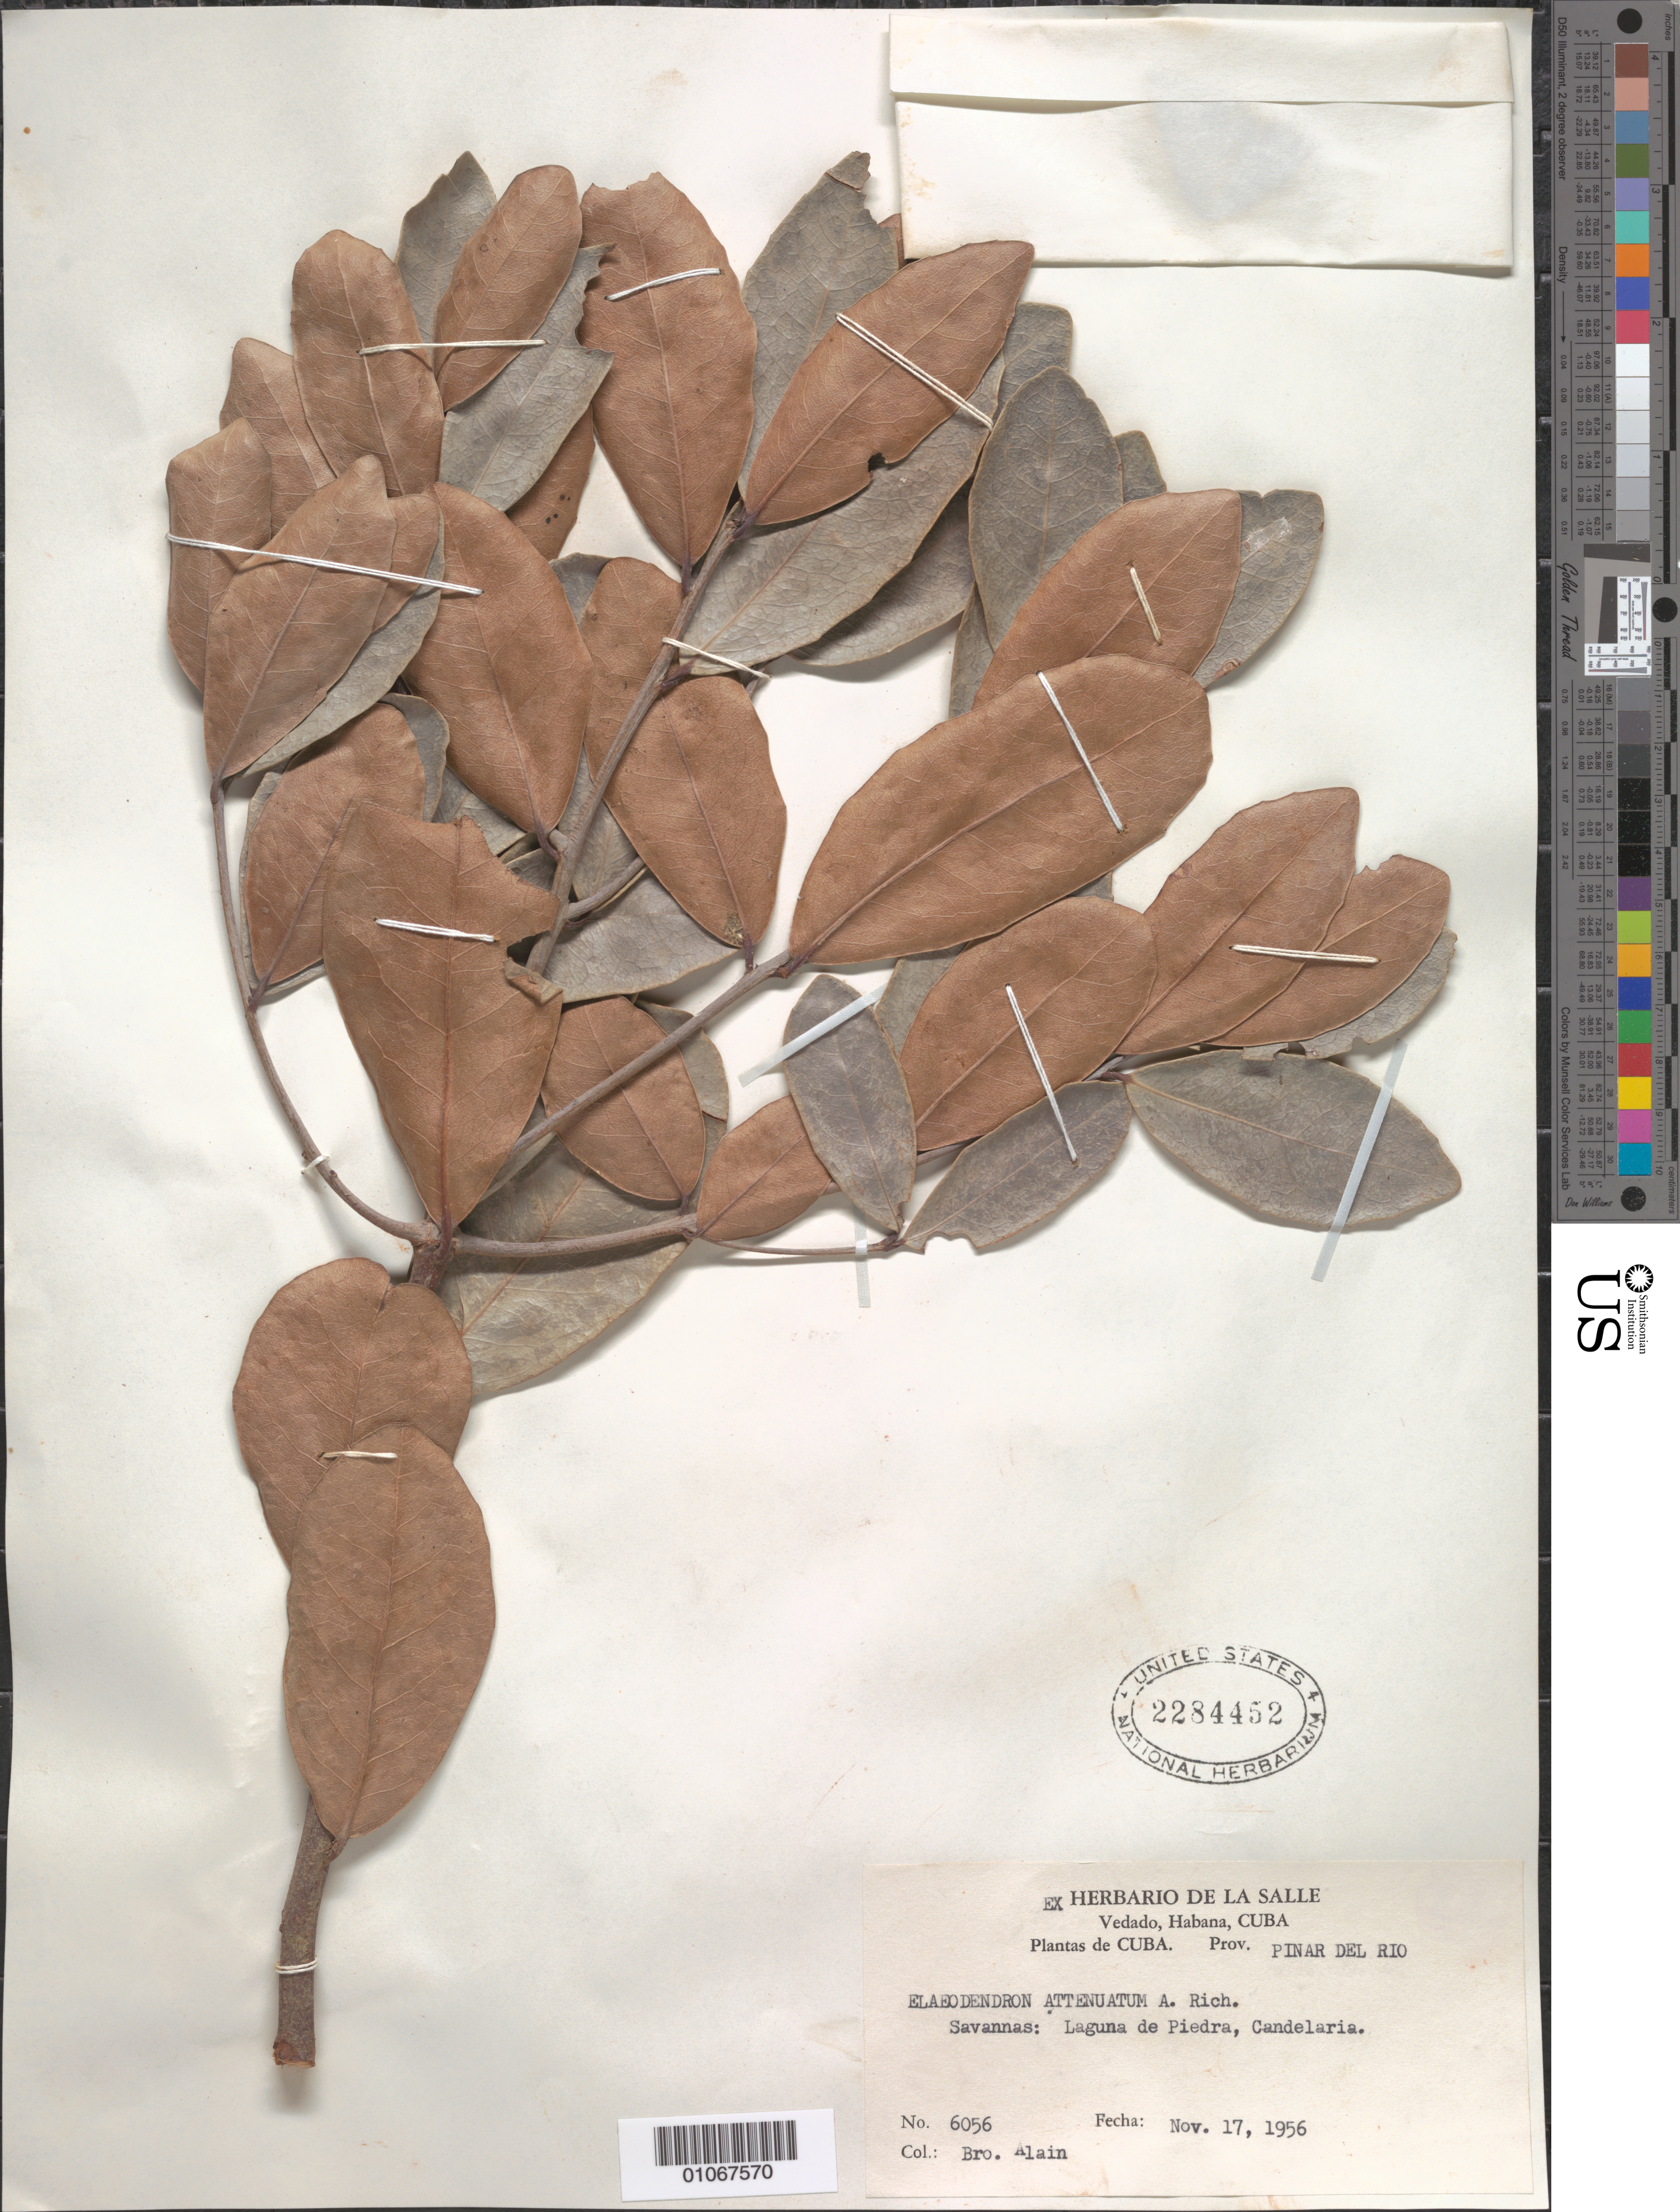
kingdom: Plantae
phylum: Tracheophyta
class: Magnoliopsida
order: Celastrales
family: Celastraceae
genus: Elaeodendron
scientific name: Elaeodendron attenuatum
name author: A. Rich.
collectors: A. H. Liogier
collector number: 6056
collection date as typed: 17 Dec 1956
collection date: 1956-12-17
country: Cuba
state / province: Pinar del Rio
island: Cuba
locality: Savannas: Laguna de piedra Candelaria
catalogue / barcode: US 2284452